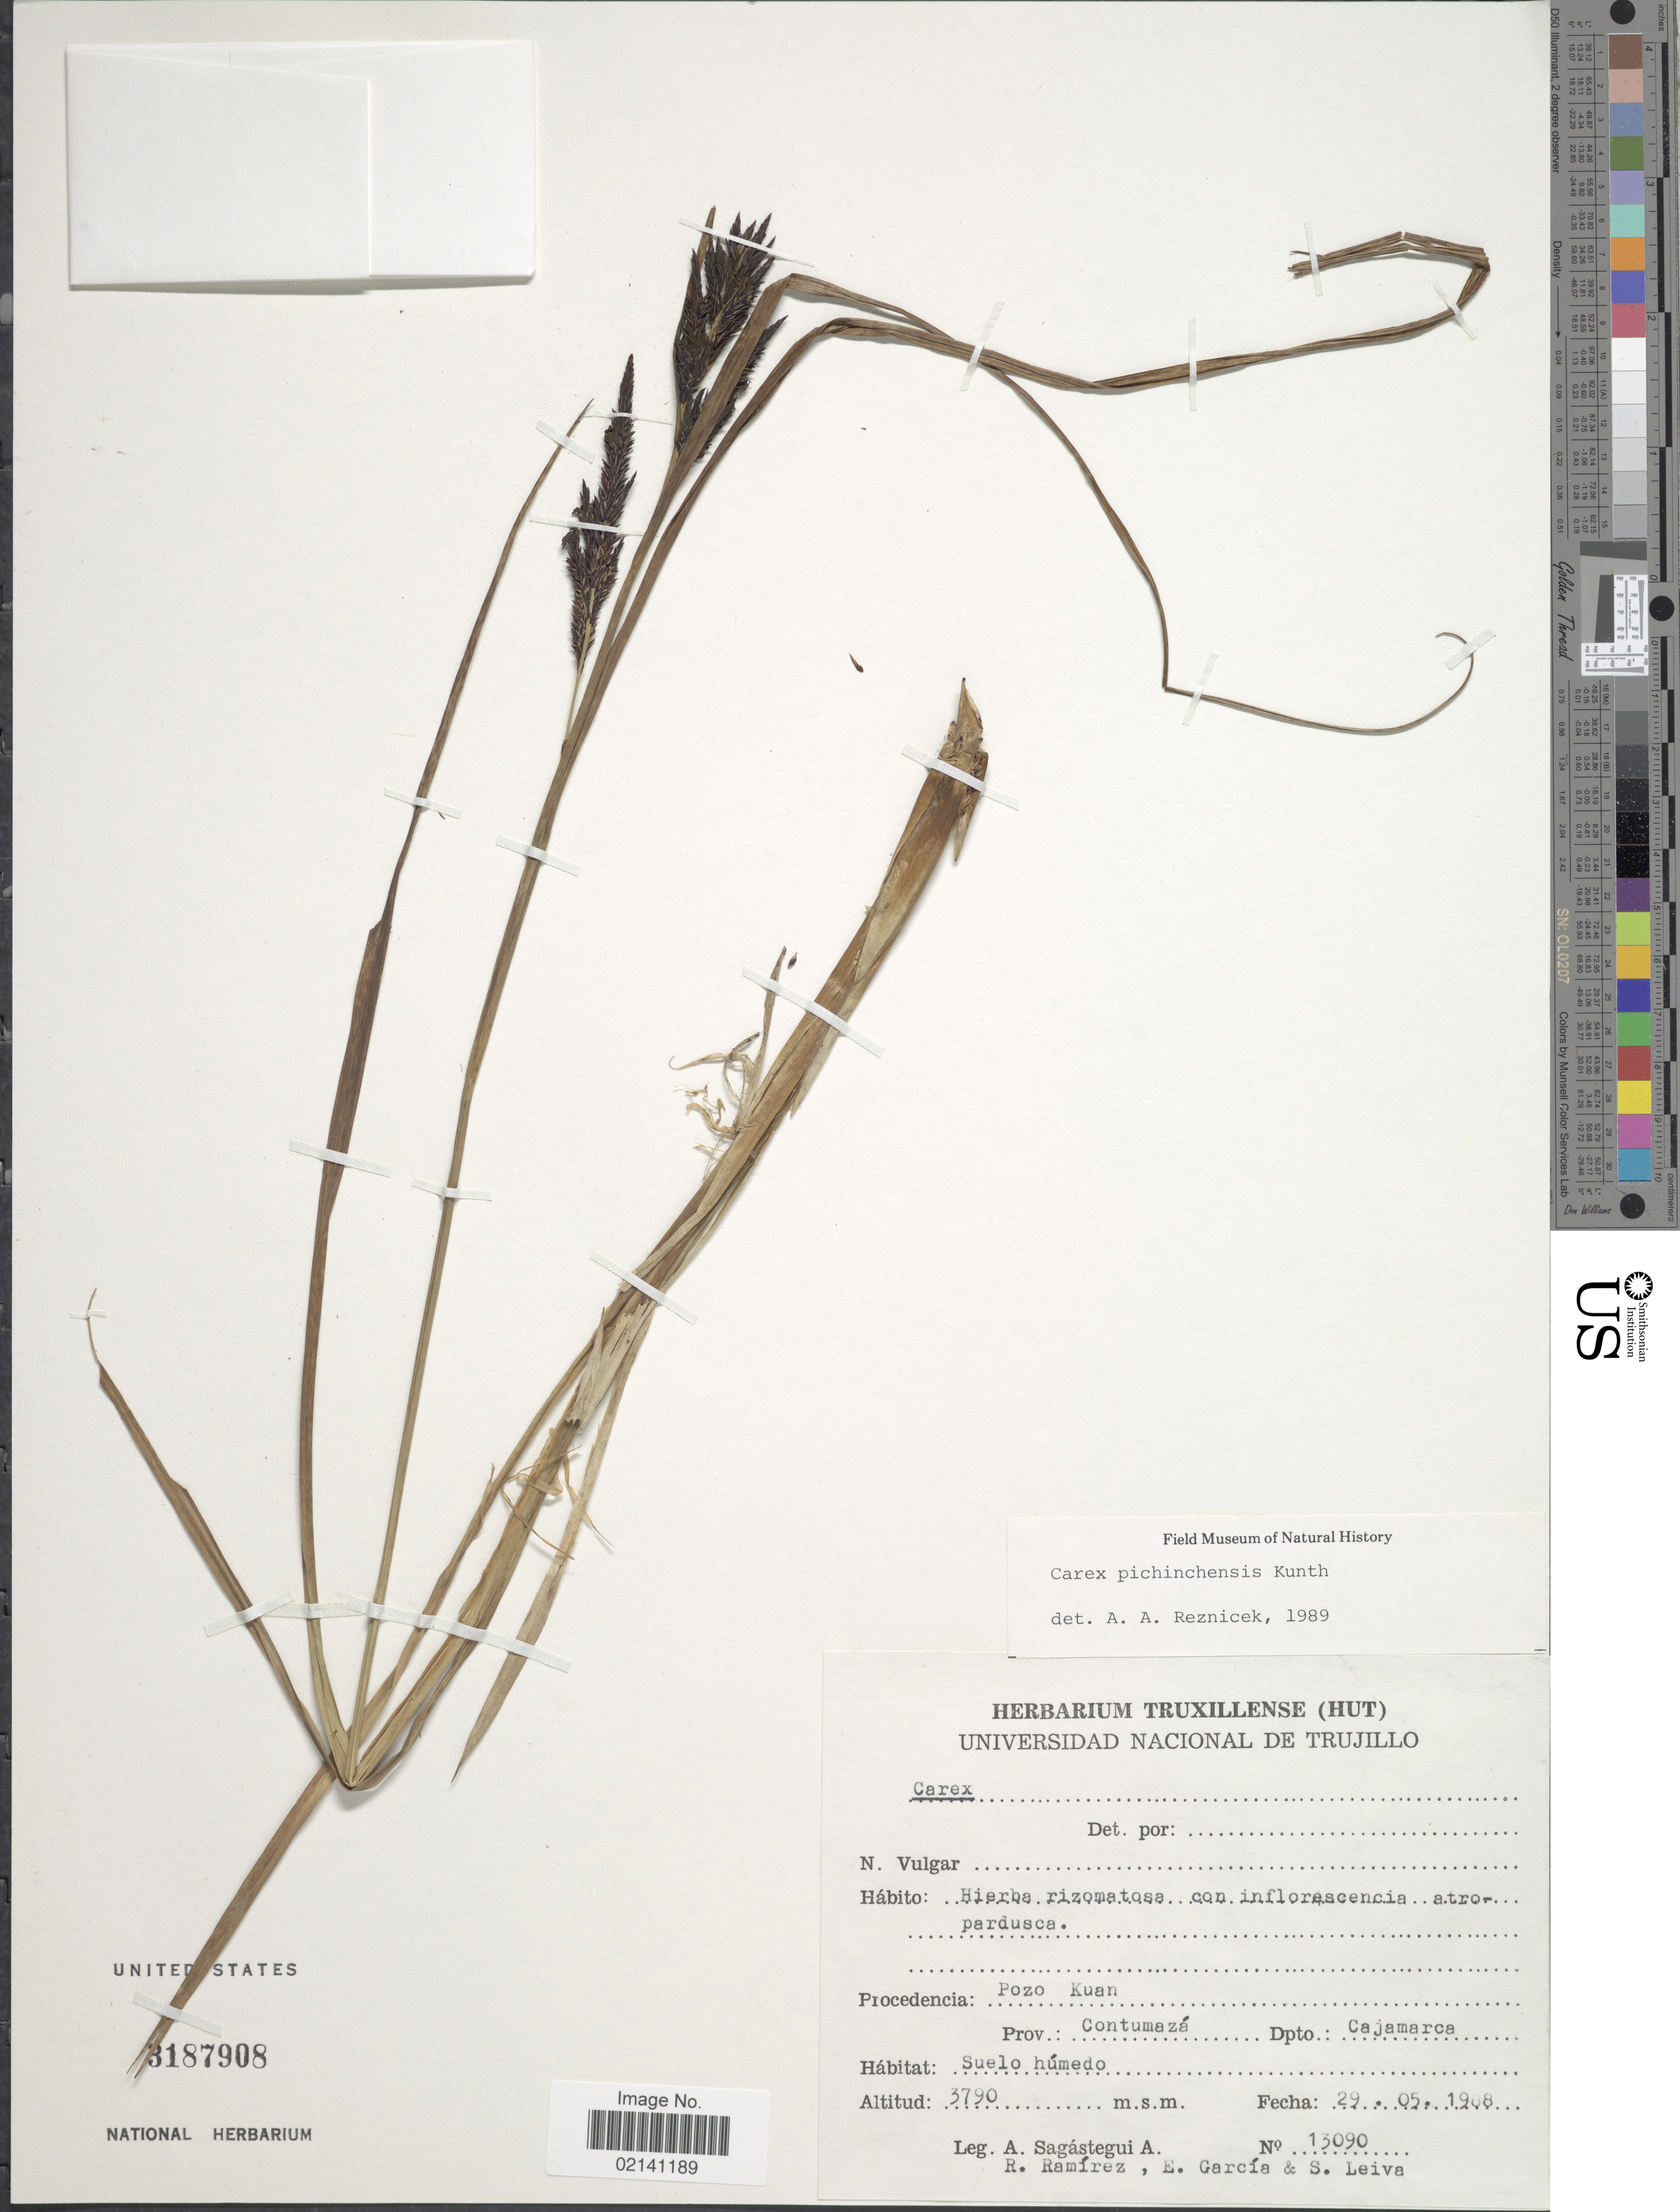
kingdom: Plantae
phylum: Tracheophyta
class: Liliopsida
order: Poales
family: Cyperaceae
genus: Carex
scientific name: Carex pichinchensis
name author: Kunth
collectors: A. Sagástegui A., R. Ramirez, E. García & S. Leiva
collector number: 13090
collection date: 1988-05-29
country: Peru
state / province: Cajamarca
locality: Procedencia: Pozo Kuan, Prov.: Contumaza, suelo humedo.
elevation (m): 3790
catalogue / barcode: US 3187908